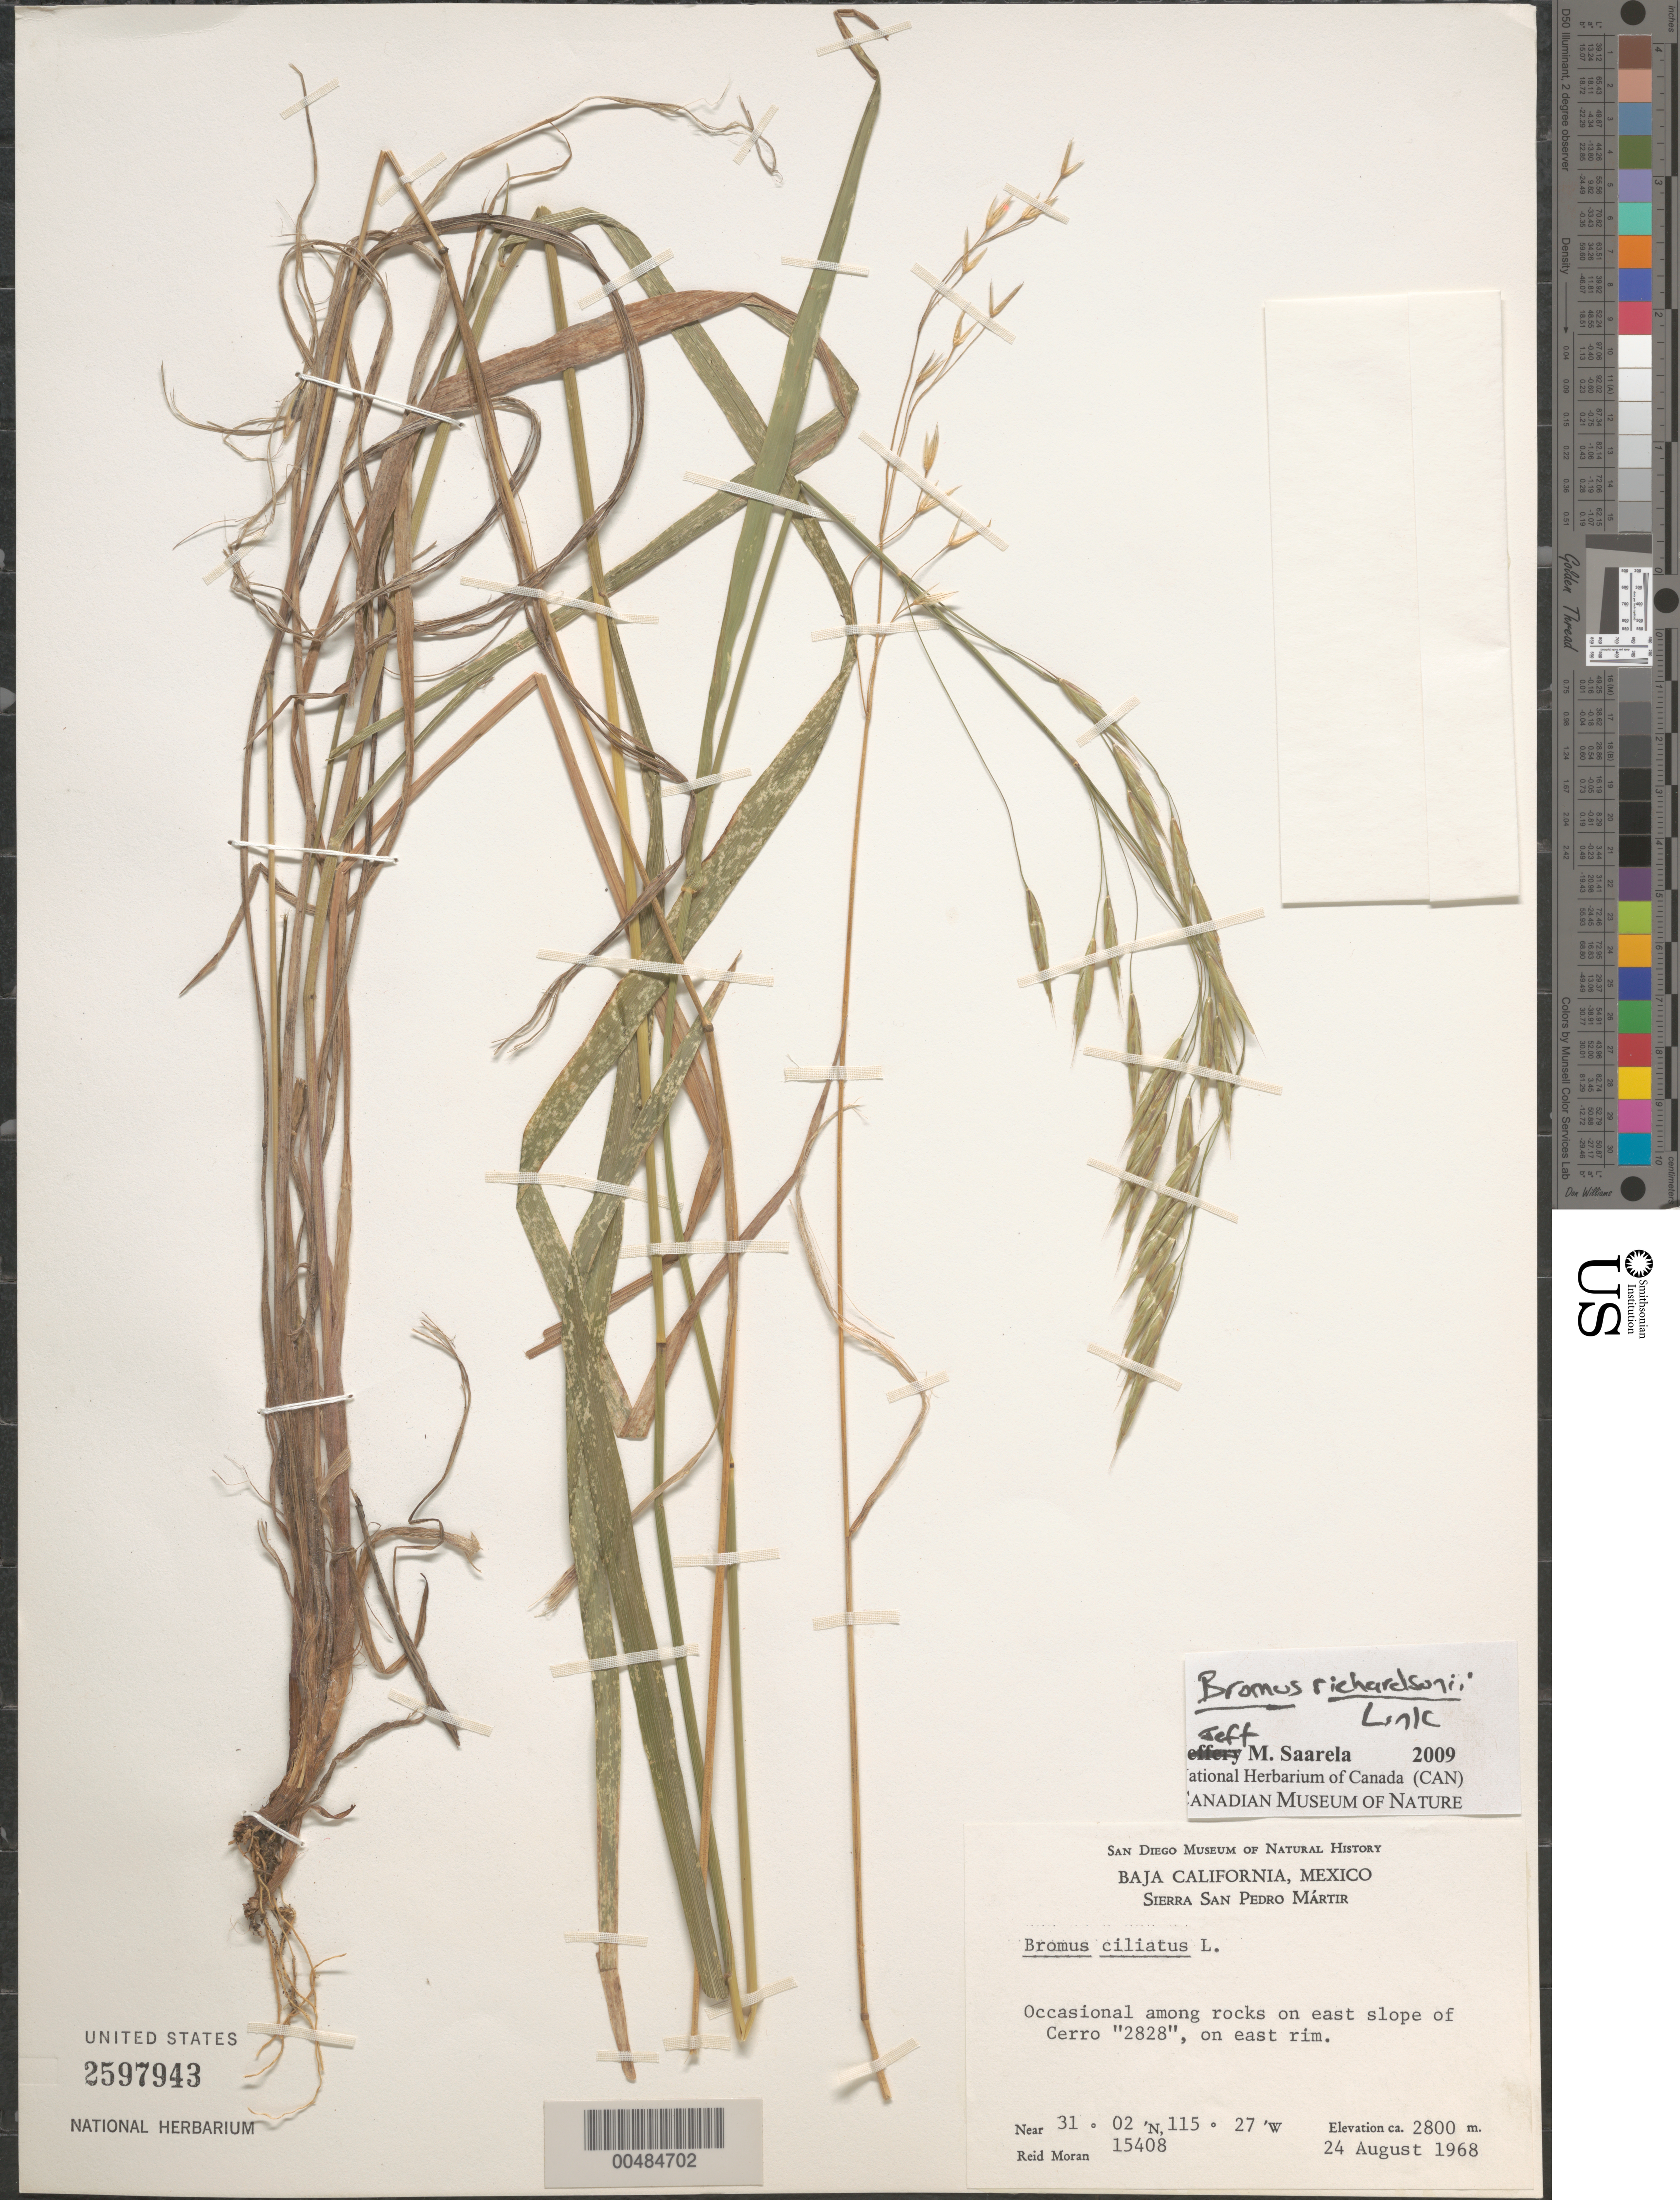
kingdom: Plantae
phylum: Tracheophyta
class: Liliopsida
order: Poales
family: Poaceae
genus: Bromus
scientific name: Bromus ciliatus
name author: L.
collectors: R. V. Moran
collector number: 15408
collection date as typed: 24 Aug 1968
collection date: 1968-08-24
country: Mexico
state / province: Baja California Norte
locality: Sierra San Pedro Martir, E slope of Cerro 2828, on E rim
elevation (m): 2800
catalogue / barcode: US 2597943